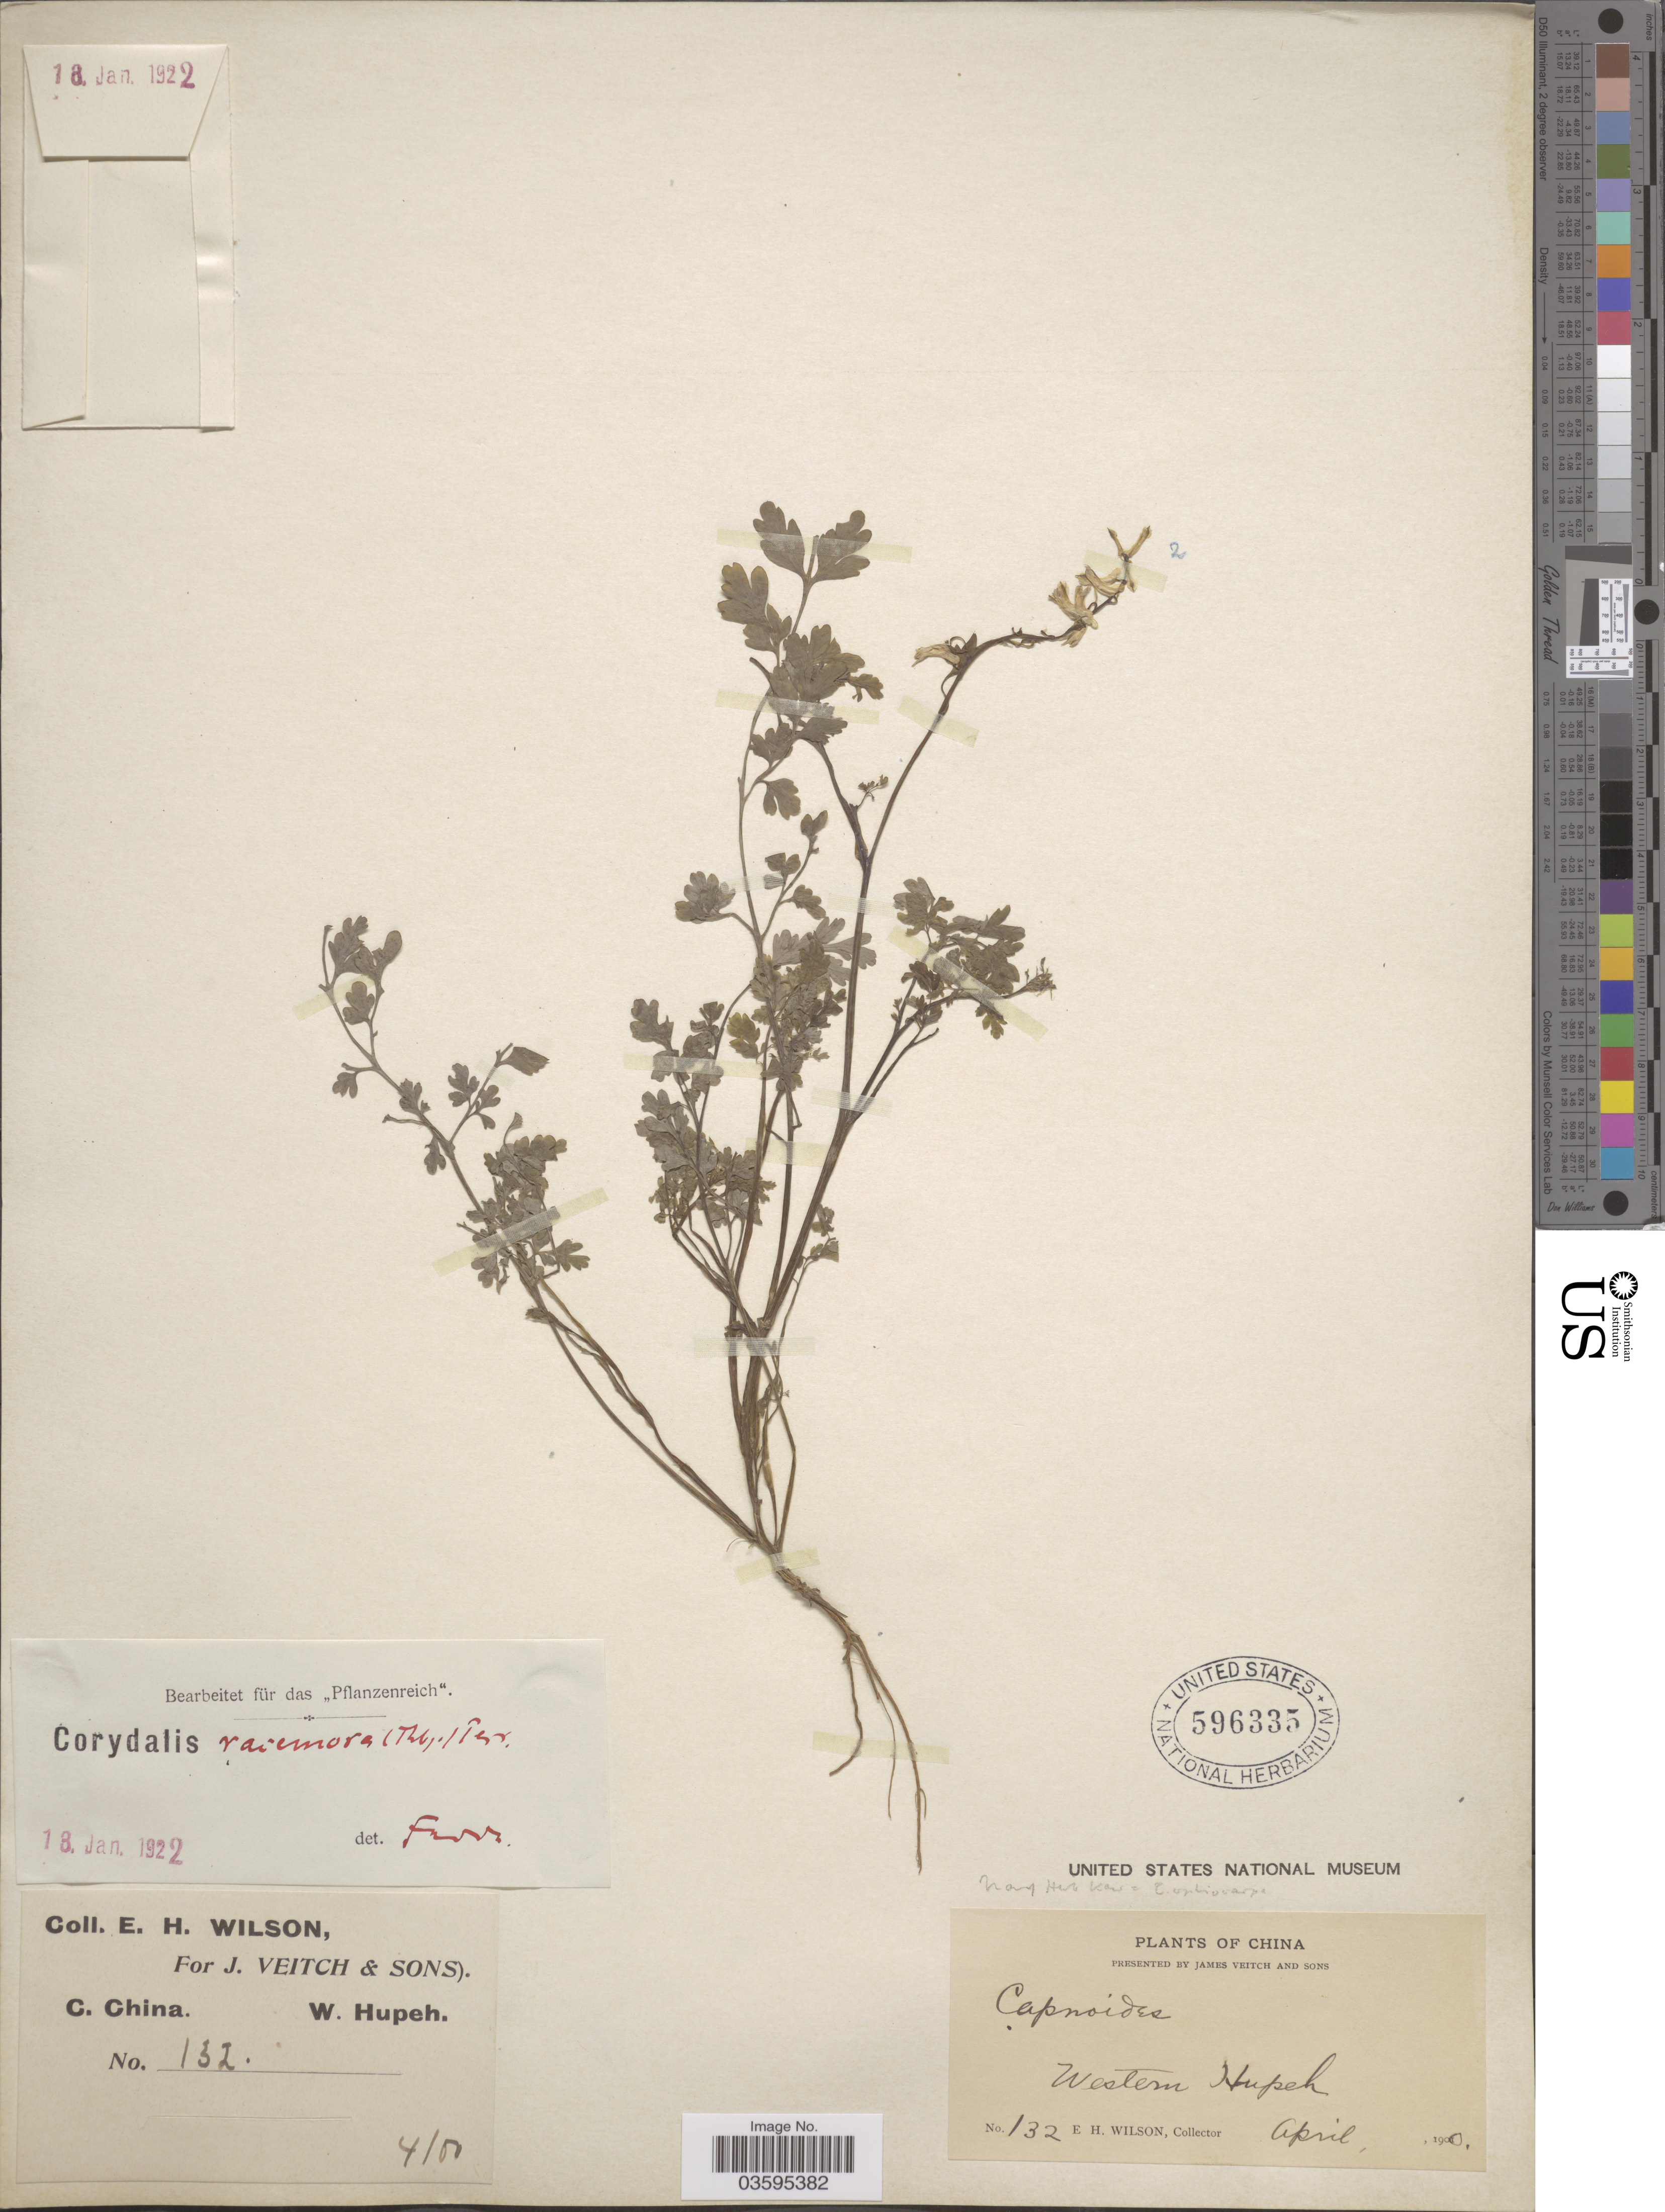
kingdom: Plantae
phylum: Tracheophyta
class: Magnoliopsida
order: Ranunculales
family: Papaveraceae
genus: Corydalis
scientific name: Corydalis racemosa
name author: (Thunb.) Pers.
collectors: E. Wilson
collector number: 132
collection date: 1900-04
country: China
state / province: Hubei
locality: C. China. Western Hupeh.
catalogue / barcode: US 596335